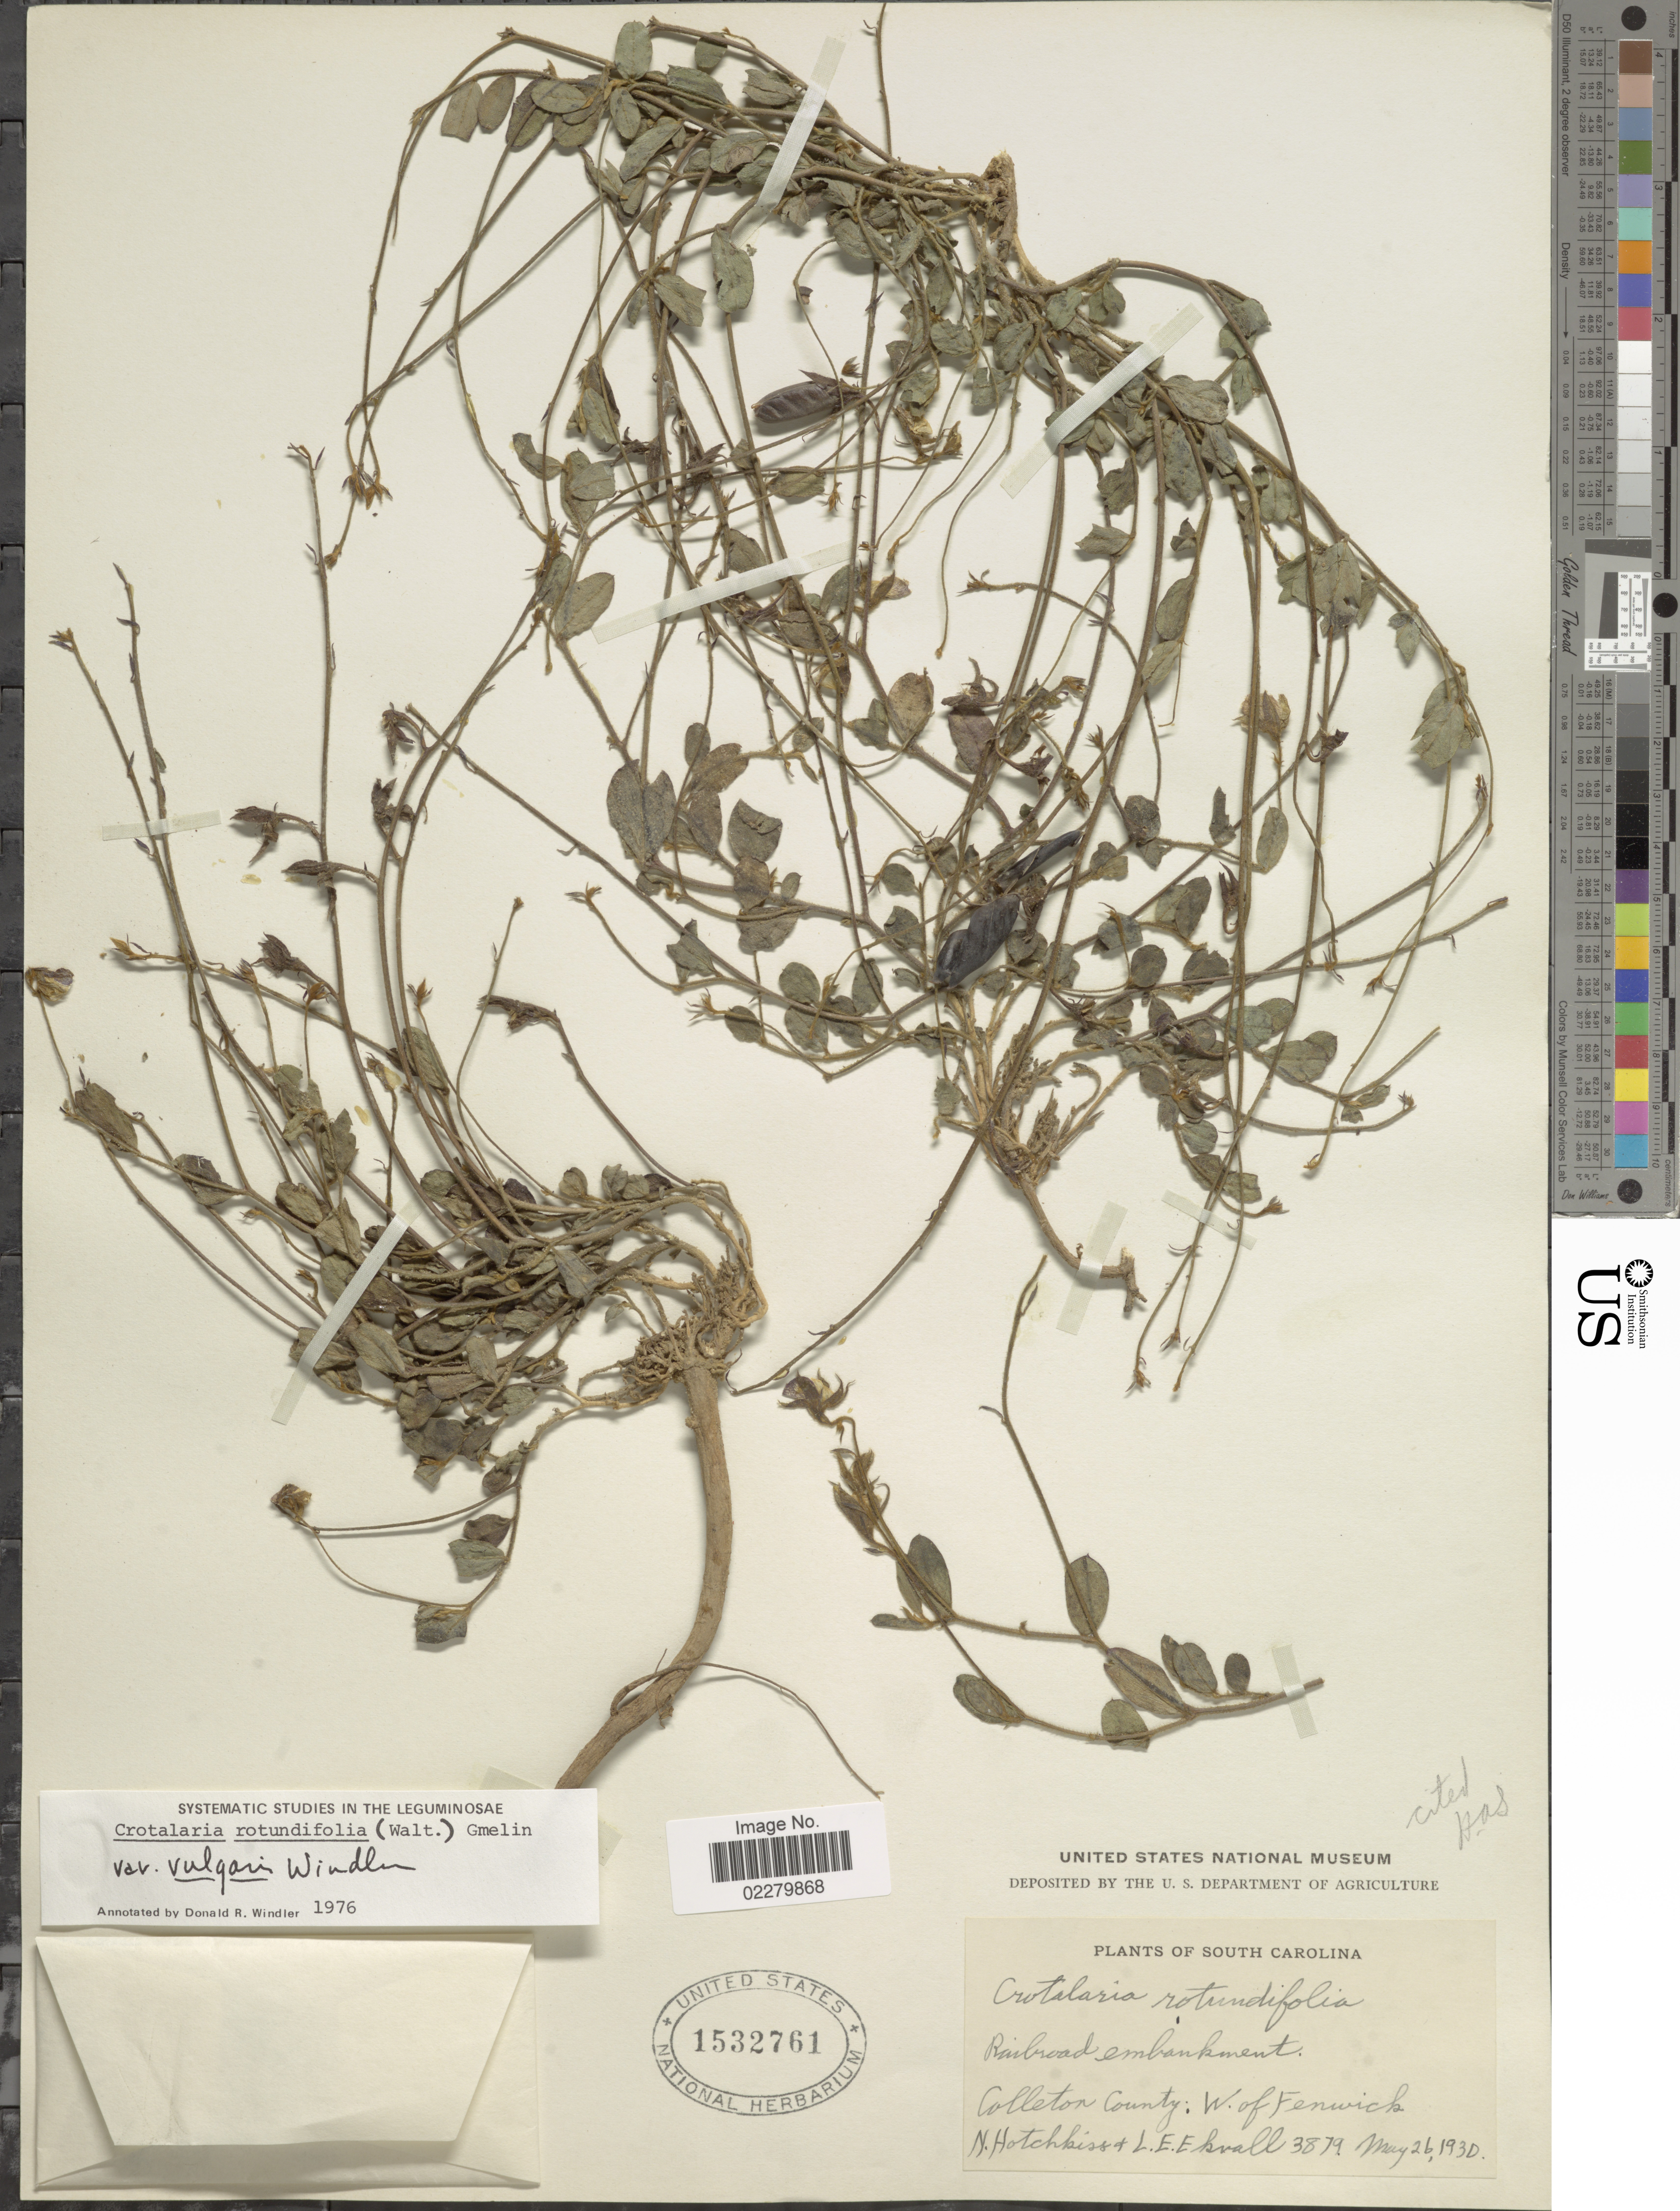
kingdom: Plantae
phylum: Tracheophyta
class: Magnoliopsida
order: Fabales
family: Fabaceae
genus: Crotalaria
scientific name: Crotalaria rotundifolia var. vulgaris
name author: Windler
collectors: N. Hotchkiss & L. Ekvall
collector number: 3879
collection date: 1930-05-26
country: United States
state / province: South Carolina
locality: Railroad embankment. Colleton County: W. of Fenwick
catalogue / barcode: US 1532761